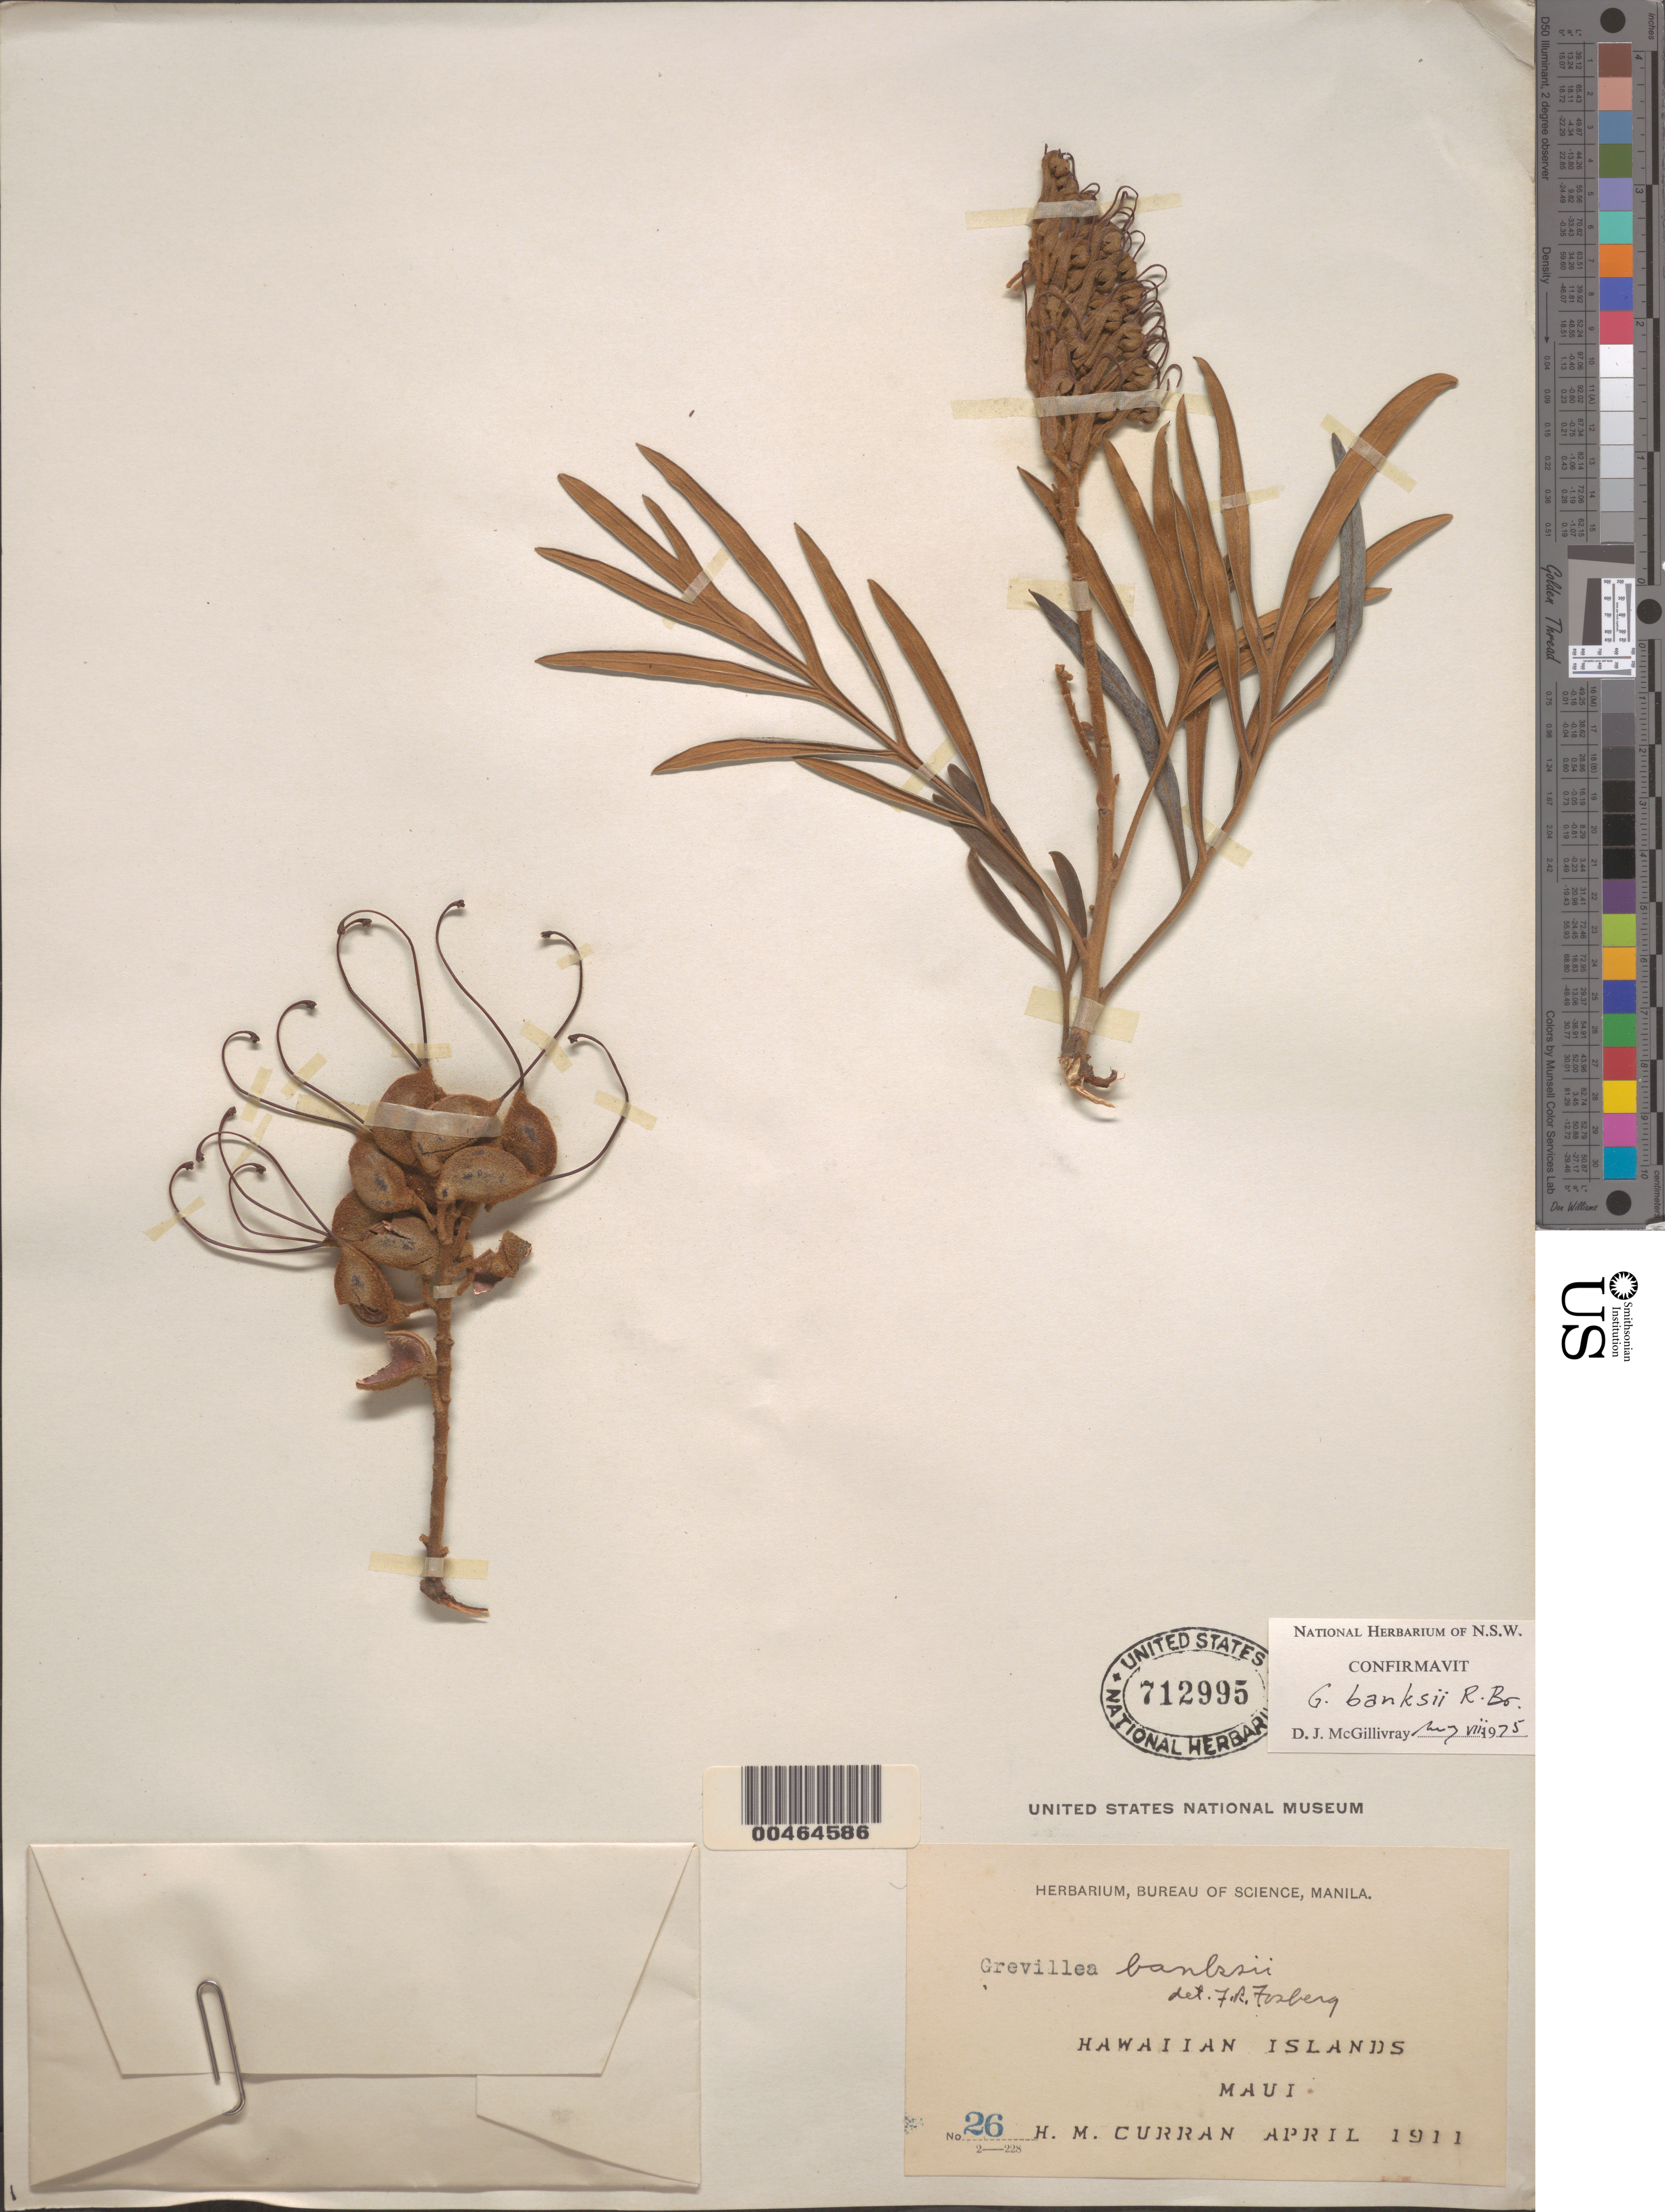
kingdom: Plantae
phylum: Tracheophyta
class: Magnoliopsida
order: Proteales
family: Proteaceae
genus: Grevillea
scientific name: Grevillea banksii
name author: R. Br.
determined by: McGillivray, Donald J.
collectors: H. M. Curran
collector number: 26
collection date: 1911-04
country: United States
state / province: Hawaii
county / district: Maui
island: Maui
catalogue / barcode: US 712995